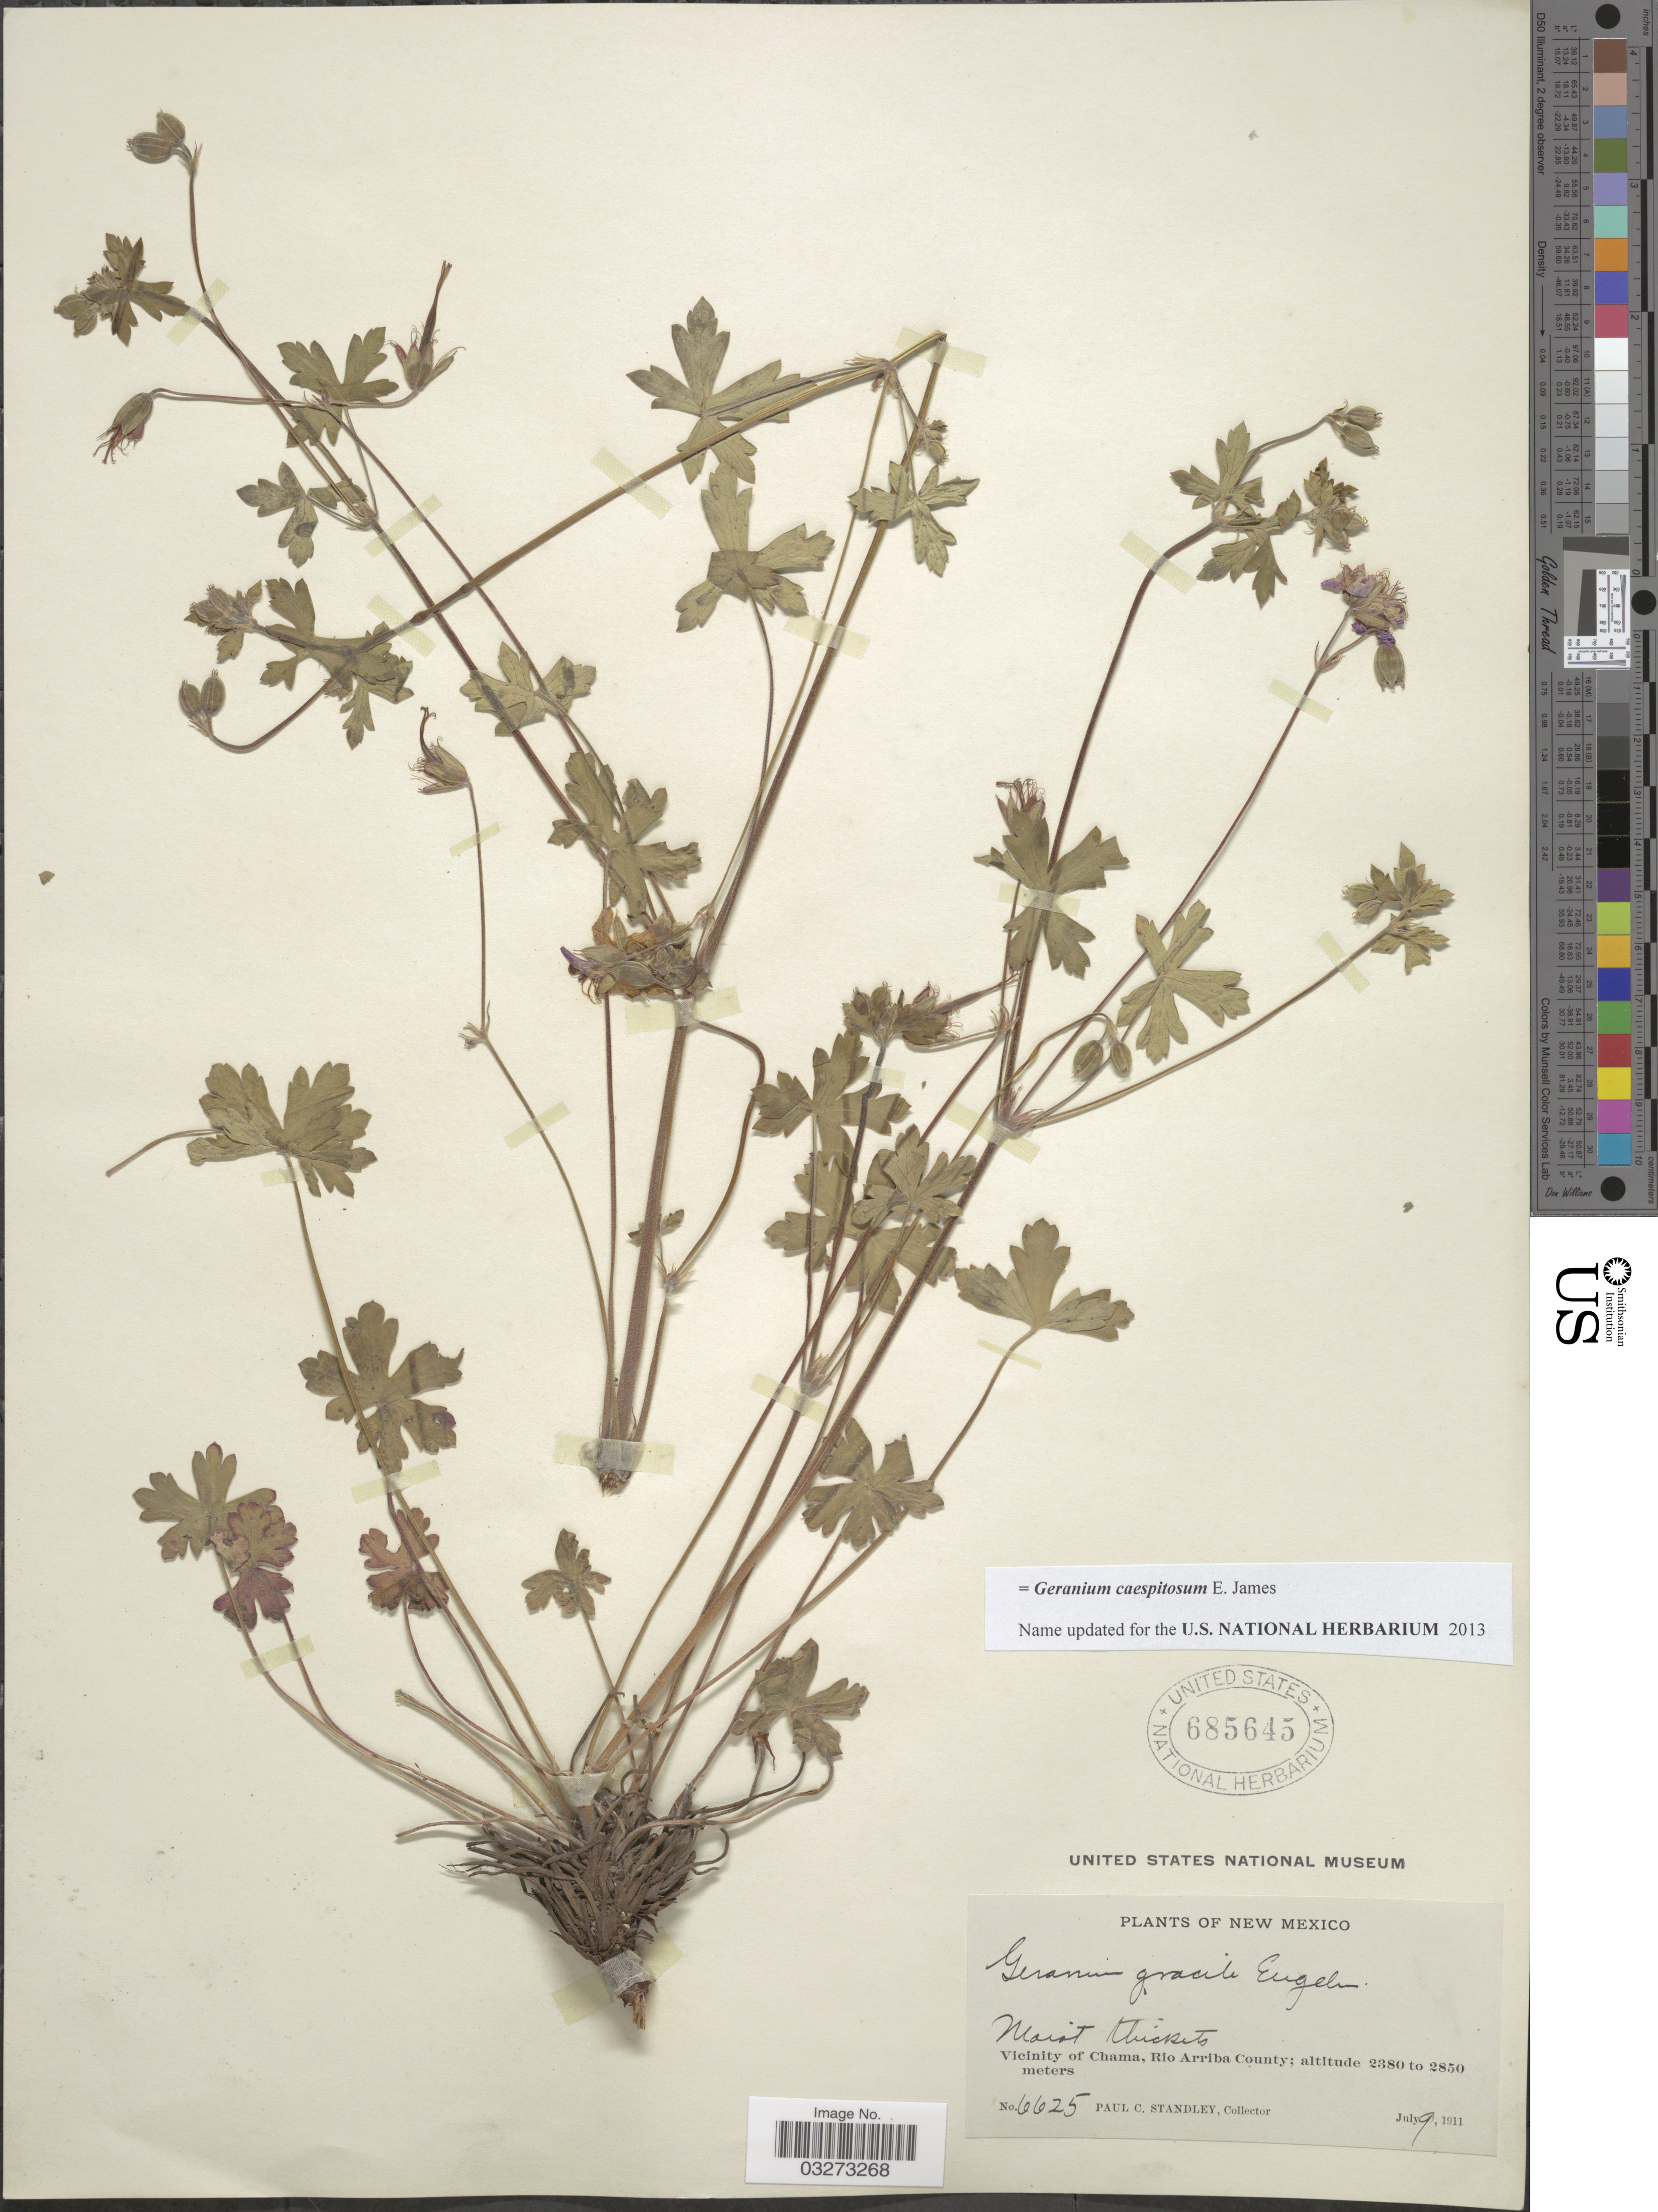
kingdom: Plantae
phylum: Tracheophyta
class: Magnoliopsida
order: Geraniales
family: Geraniaceae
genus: Geranium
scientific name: Geranium caespitosum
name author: E. James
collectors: P. C. Standley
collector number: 6625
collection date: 1911-07-09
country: United States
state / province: New Mexico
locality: Vicinity of Chama, Rio Arriba County.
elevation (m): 2380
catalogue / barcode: US 685645